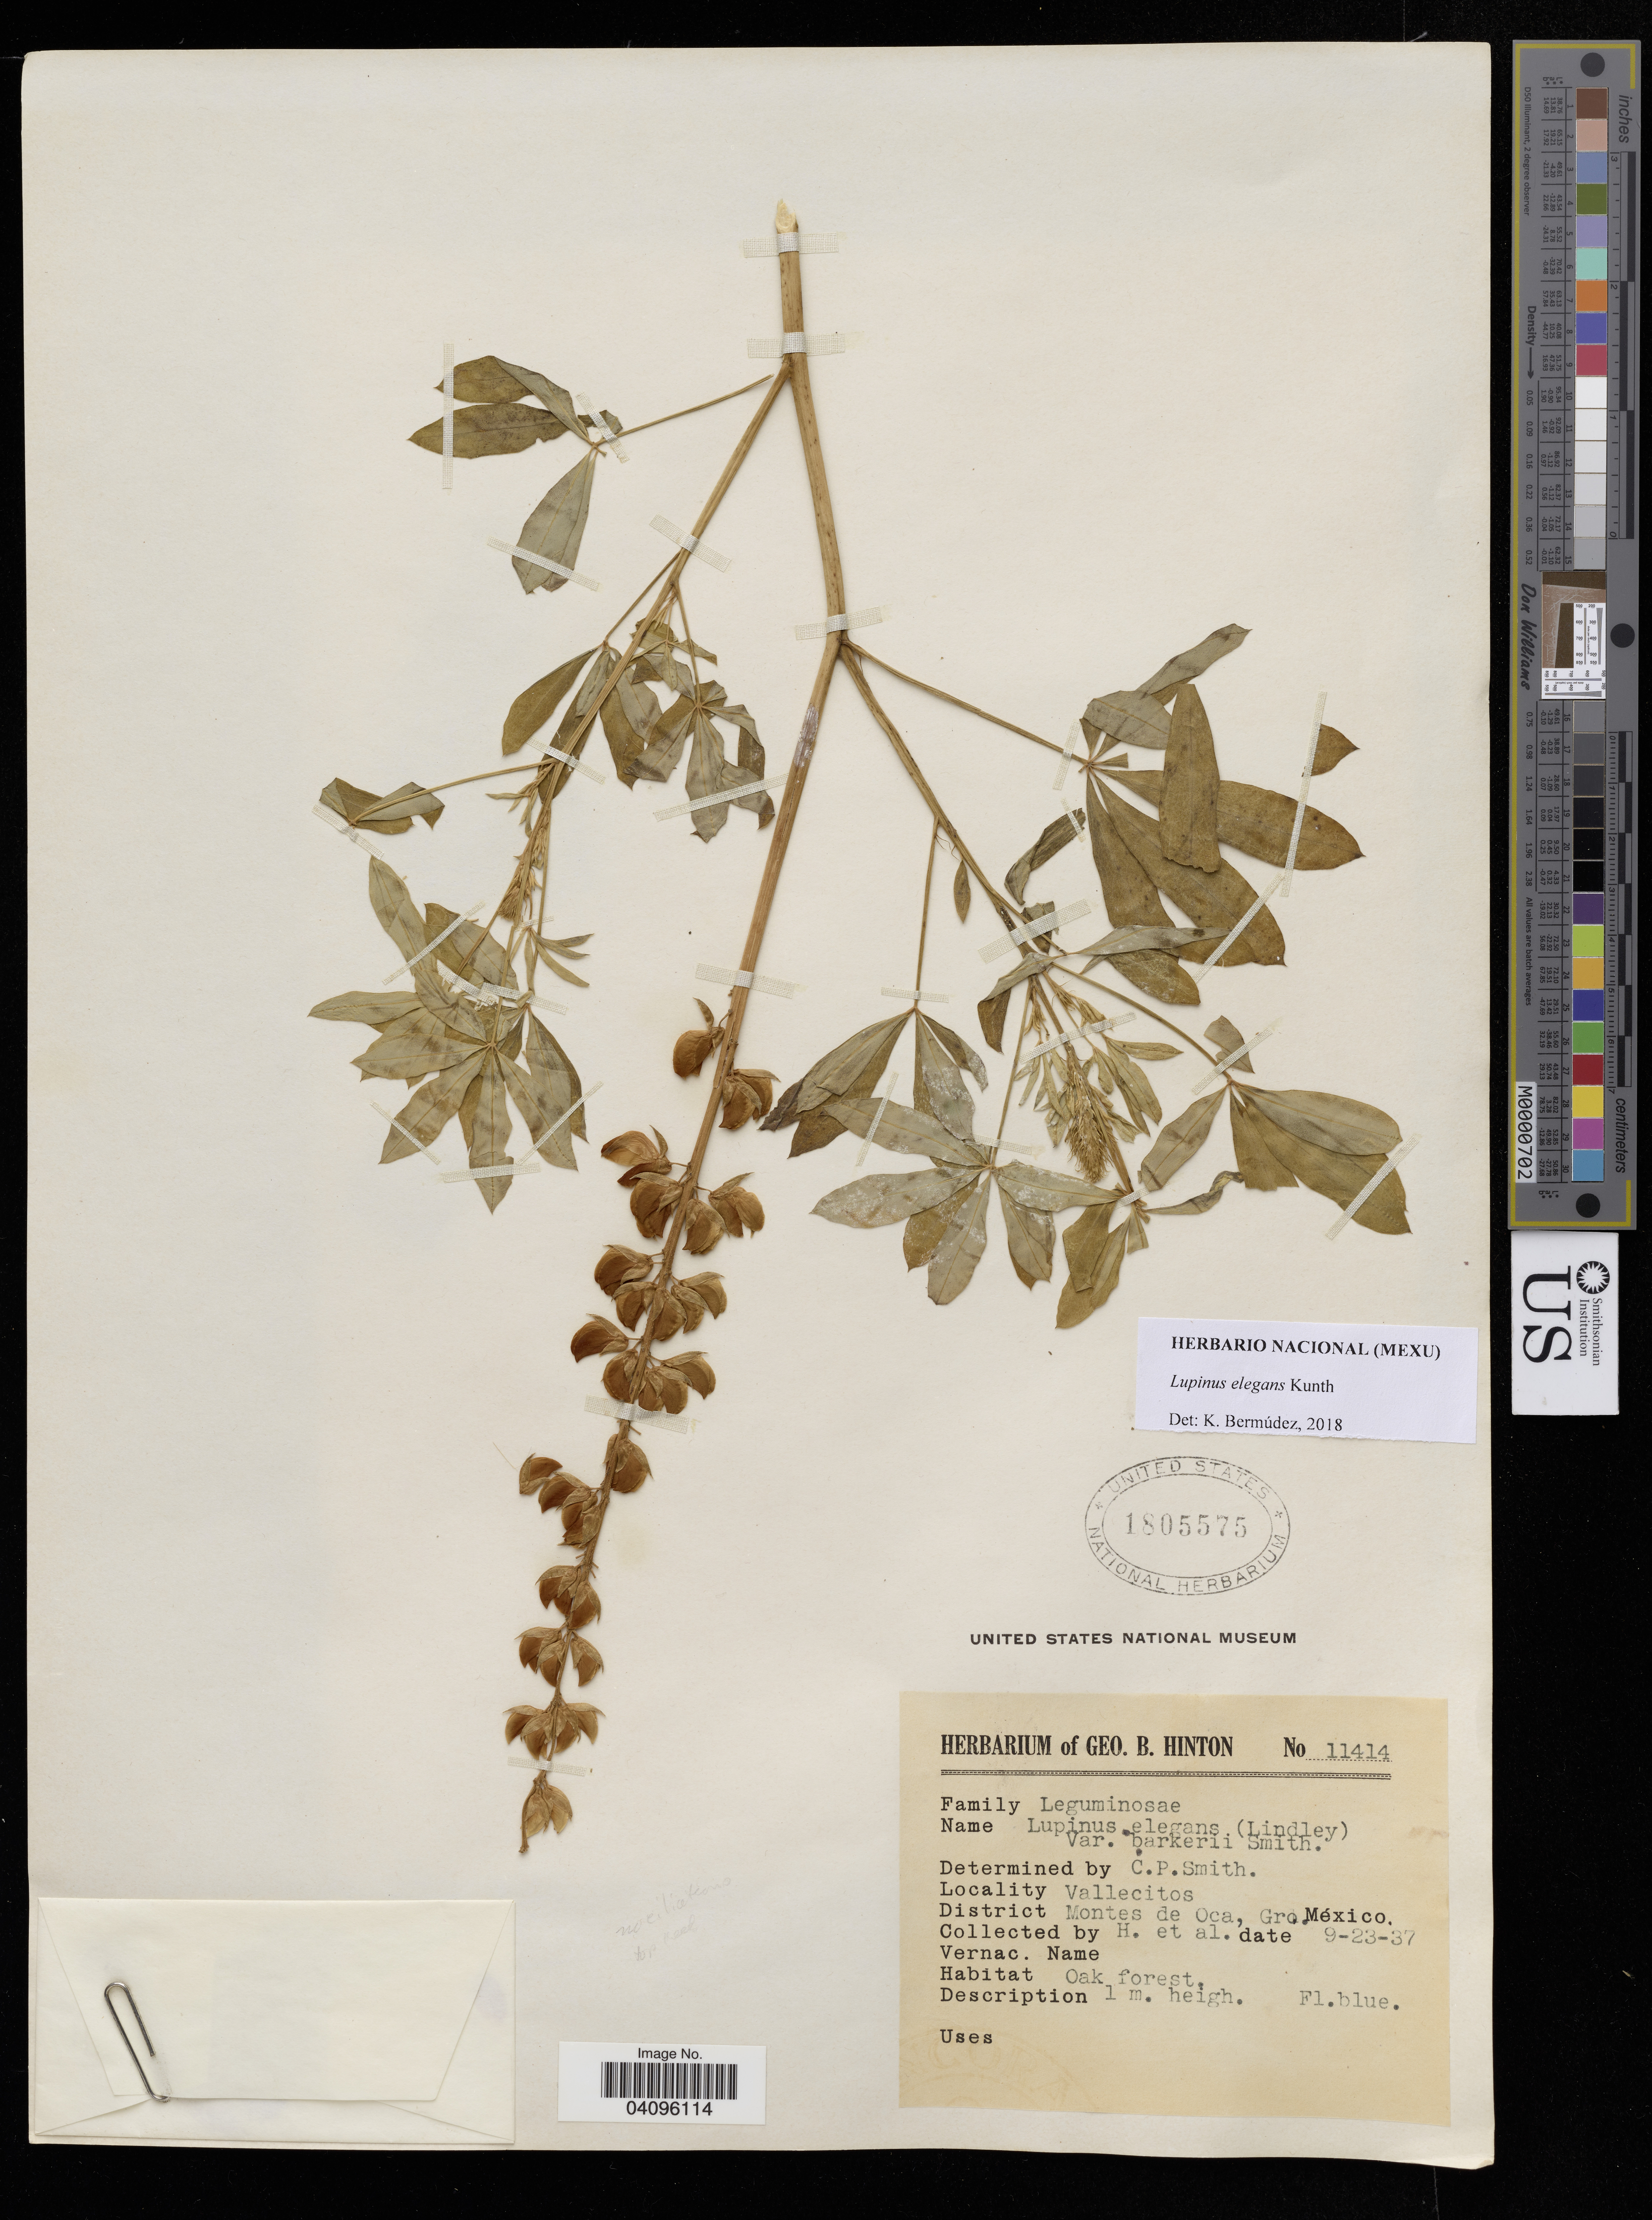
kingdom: Plantae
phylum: Tracheophyta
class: Magnoliopsida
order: Fabales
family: Fabaceae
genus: Lupinus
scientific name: Lupinus elegans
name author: Kunth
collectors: -- Hinton & et al.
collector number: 11414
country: Mexico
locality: Vallecitos. Montes de Oca.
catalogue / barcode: US 1805575